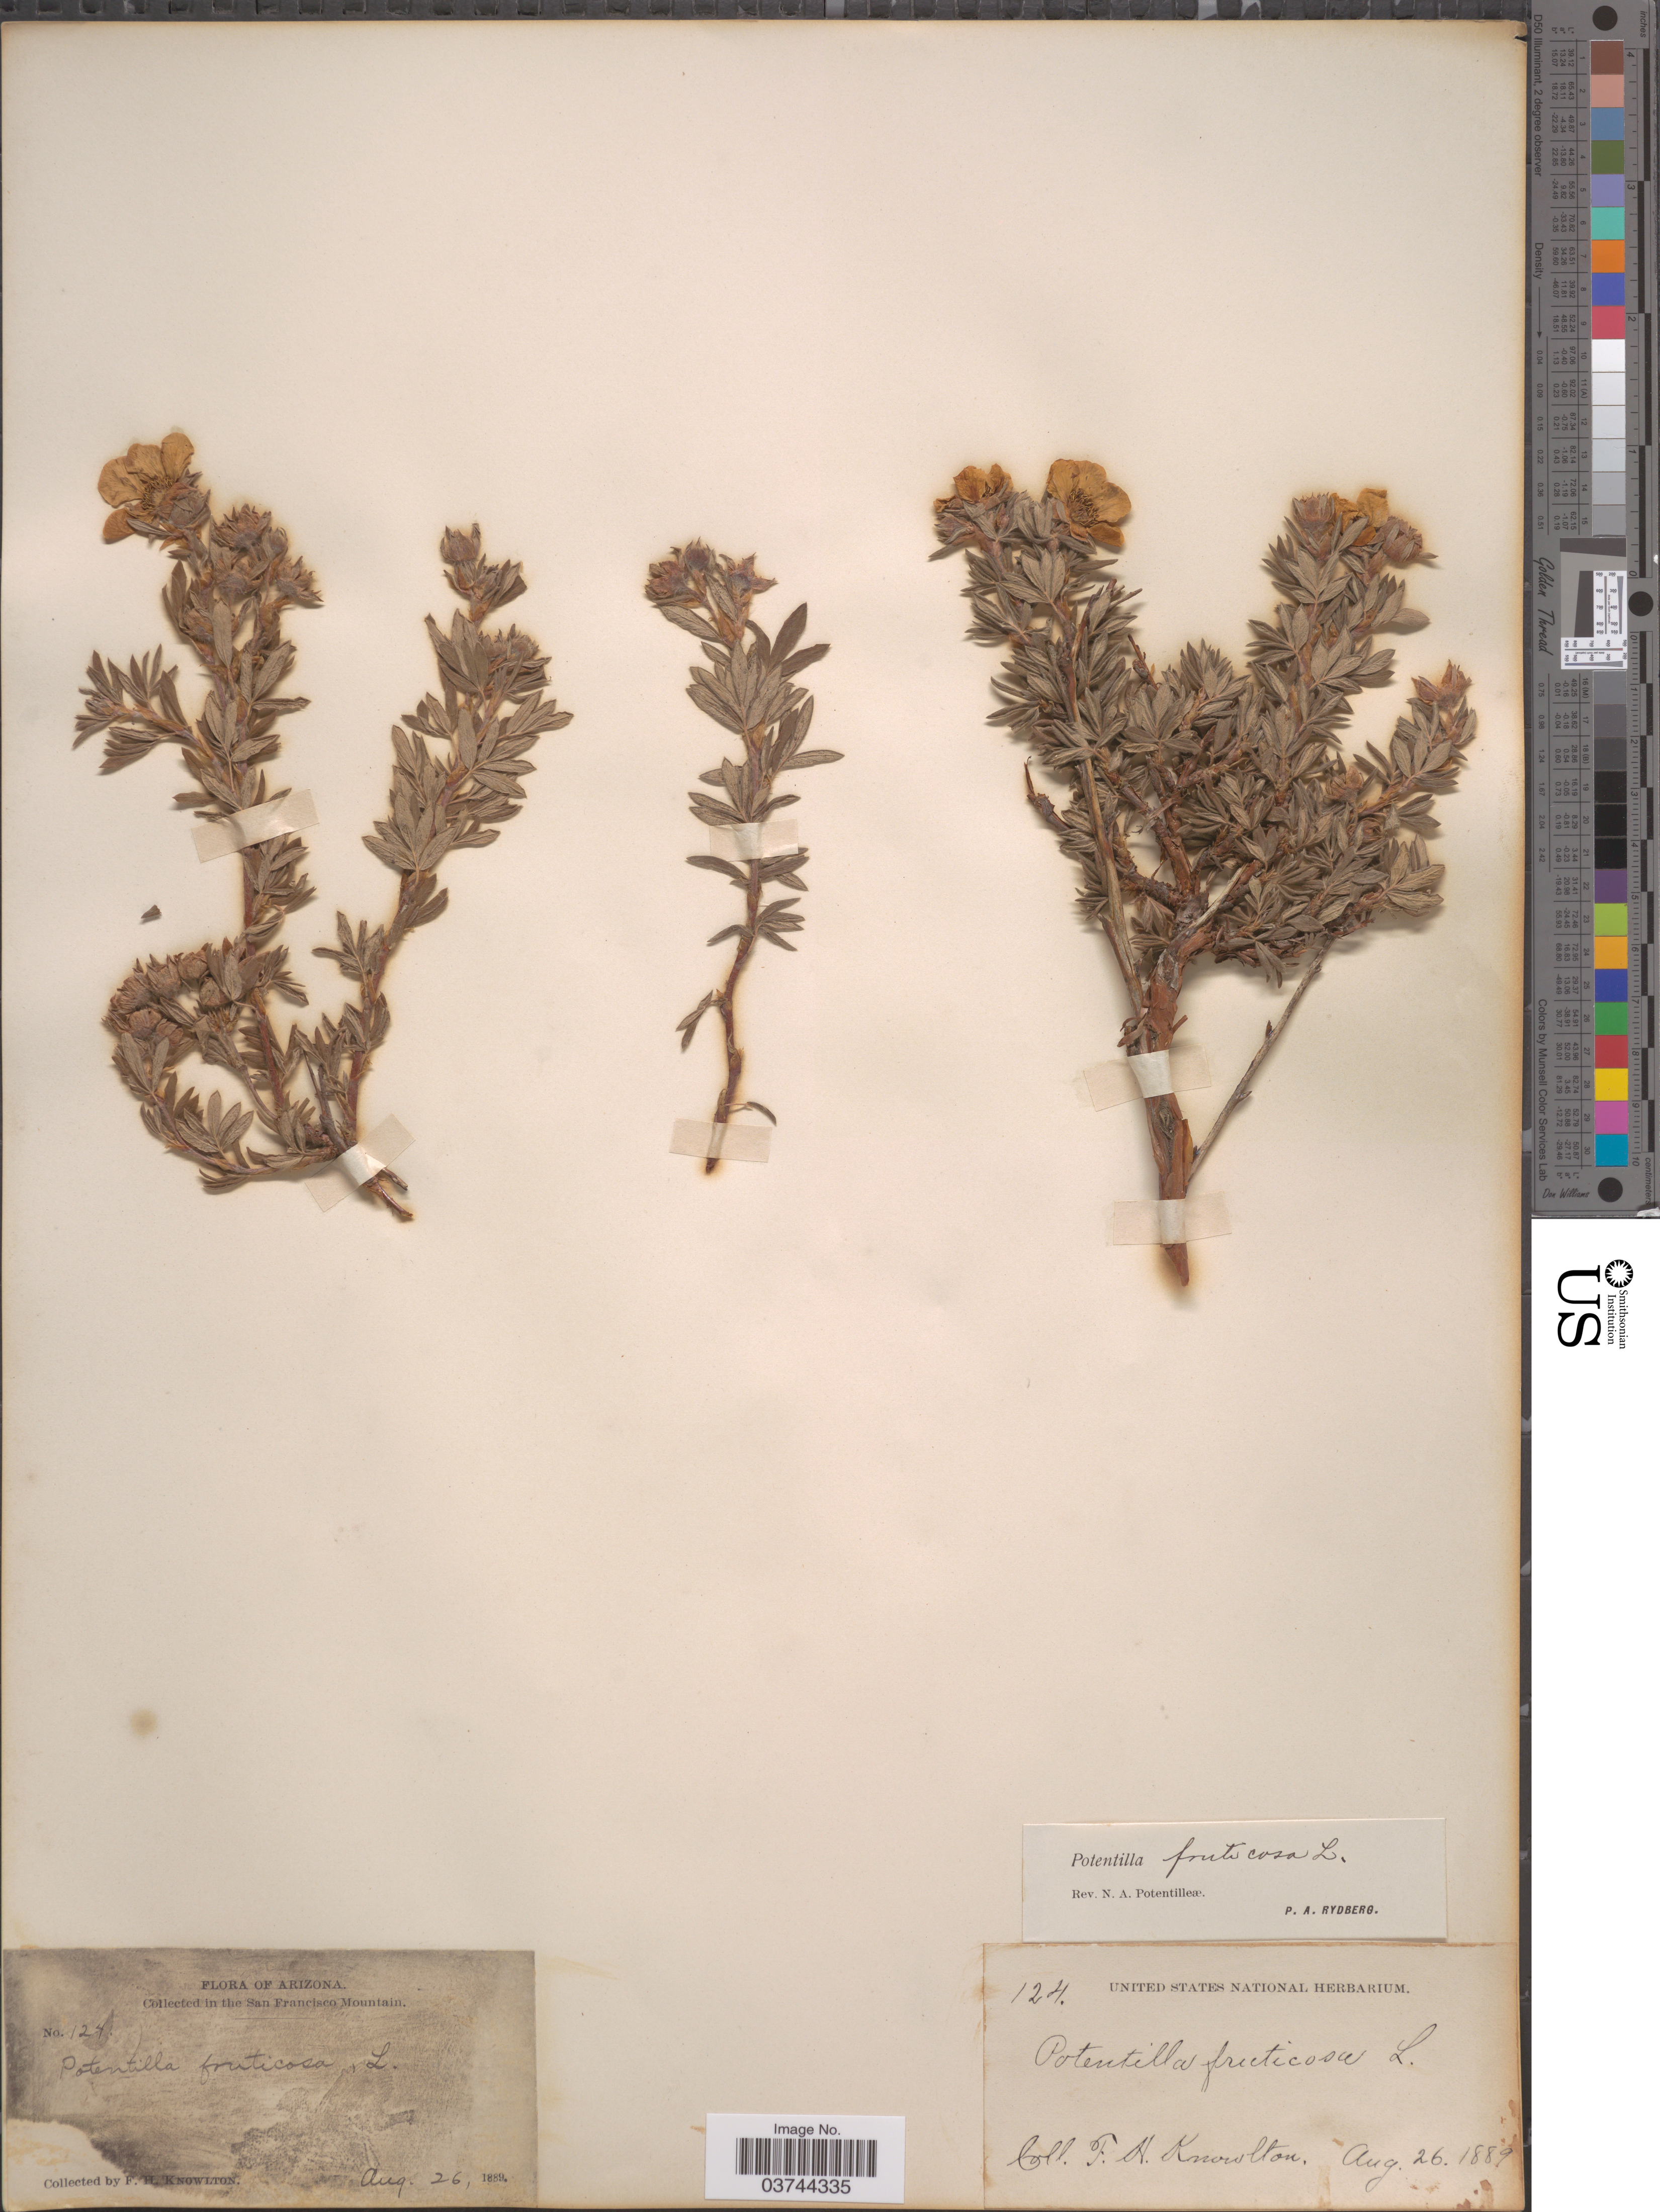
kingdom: Plantae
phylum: Tracheophyta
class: Magnoliopsida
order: Rosales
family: Rosaceae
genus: Dasiphora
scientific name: Dasiphora fruticosa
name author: (L.) Rydb.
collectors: F. H. Knowlton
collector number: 124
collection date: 1889-08-26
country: United States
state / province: Arizona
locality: In the San Francisco Mountain.